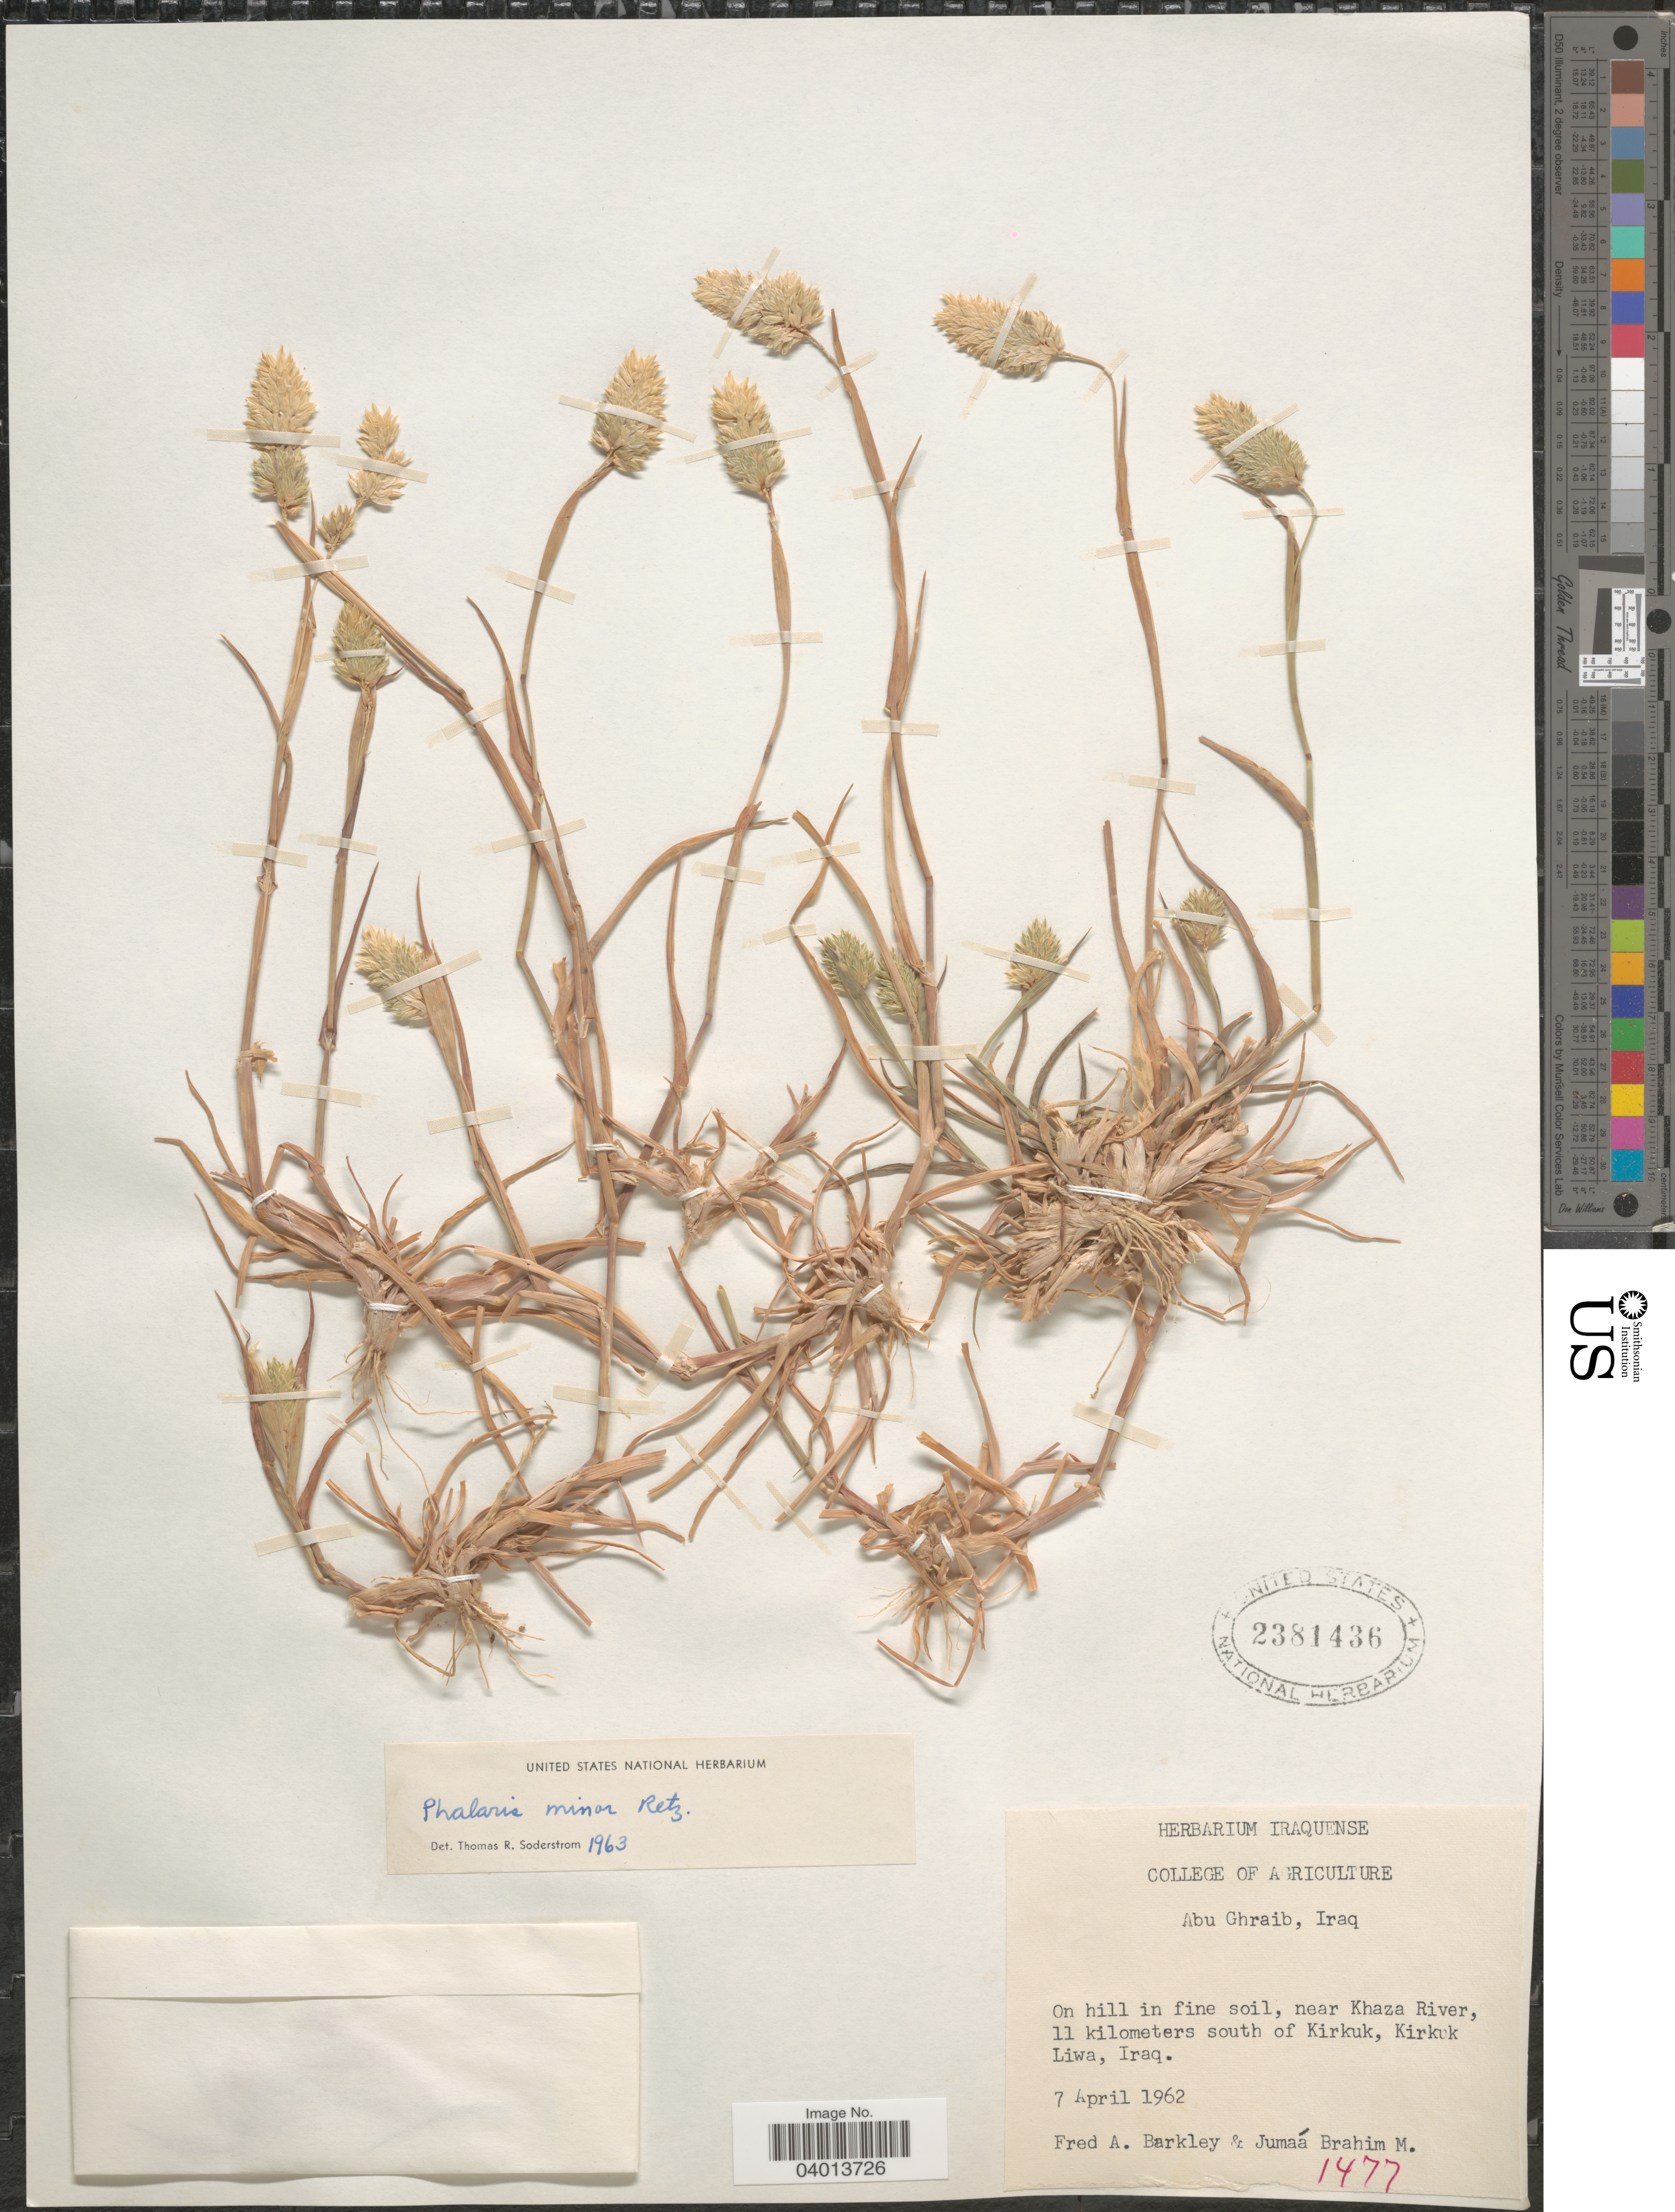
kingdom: Plantae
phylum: Tracheophyta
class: Liliopsida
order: Poales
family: Poaceae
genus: Phalaris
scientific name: Phalaris minor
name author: Retz.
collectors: F. A. Barkley & J. B. Mohamed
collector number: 1477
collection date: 1962-04-07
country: Iraq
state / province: Kirkūk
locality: Near Khaza River, 11 kilometers south of Kirkuk, Kirkuk Liwa.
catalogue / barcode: US 2381436